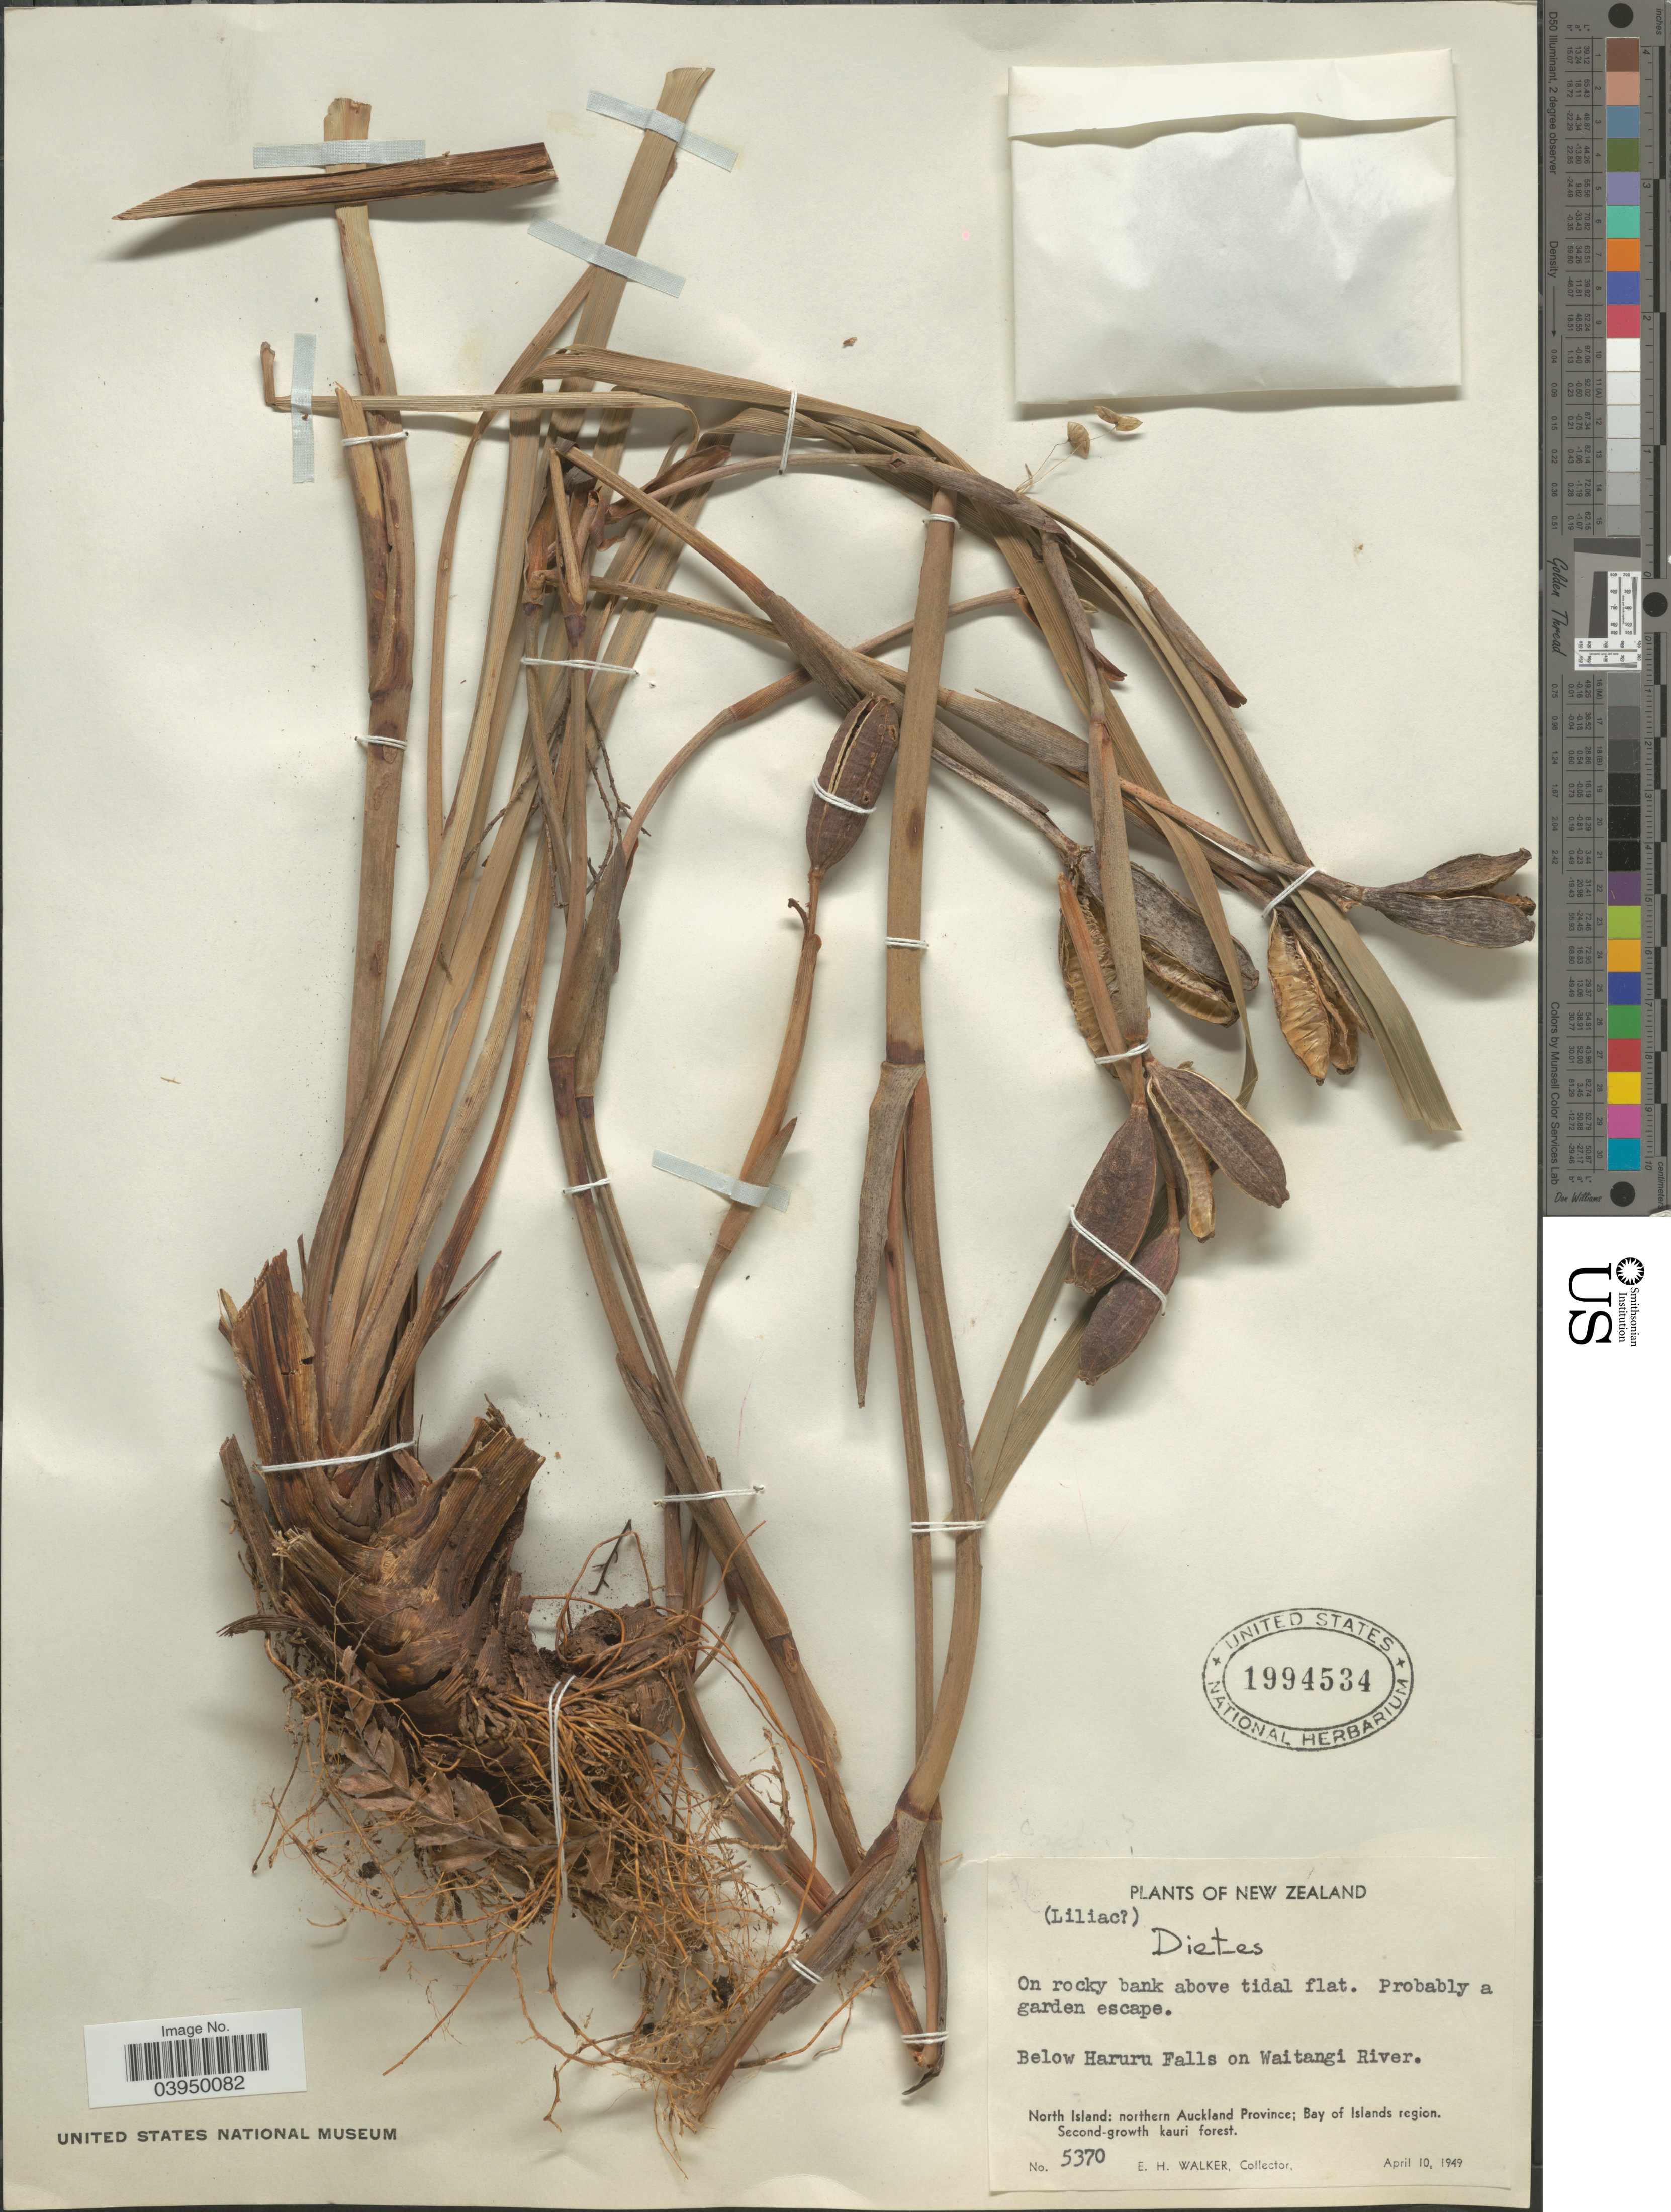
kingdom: Plantae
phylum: Tracheophyta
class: Liliopsida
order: Asparagales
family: Iridaceae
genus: Dietes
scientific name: Dietes sp.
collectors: E. H. Walker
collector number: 5370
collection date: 1949-04-10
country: New Zealand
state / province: Auckland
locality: On rocky bank above tidal flat. Below Haruru Falls on Waitangi River. North Island: northern Auckland Province; Bay of Islands region. Second-growth kauri forest.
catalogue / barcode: US 1994534